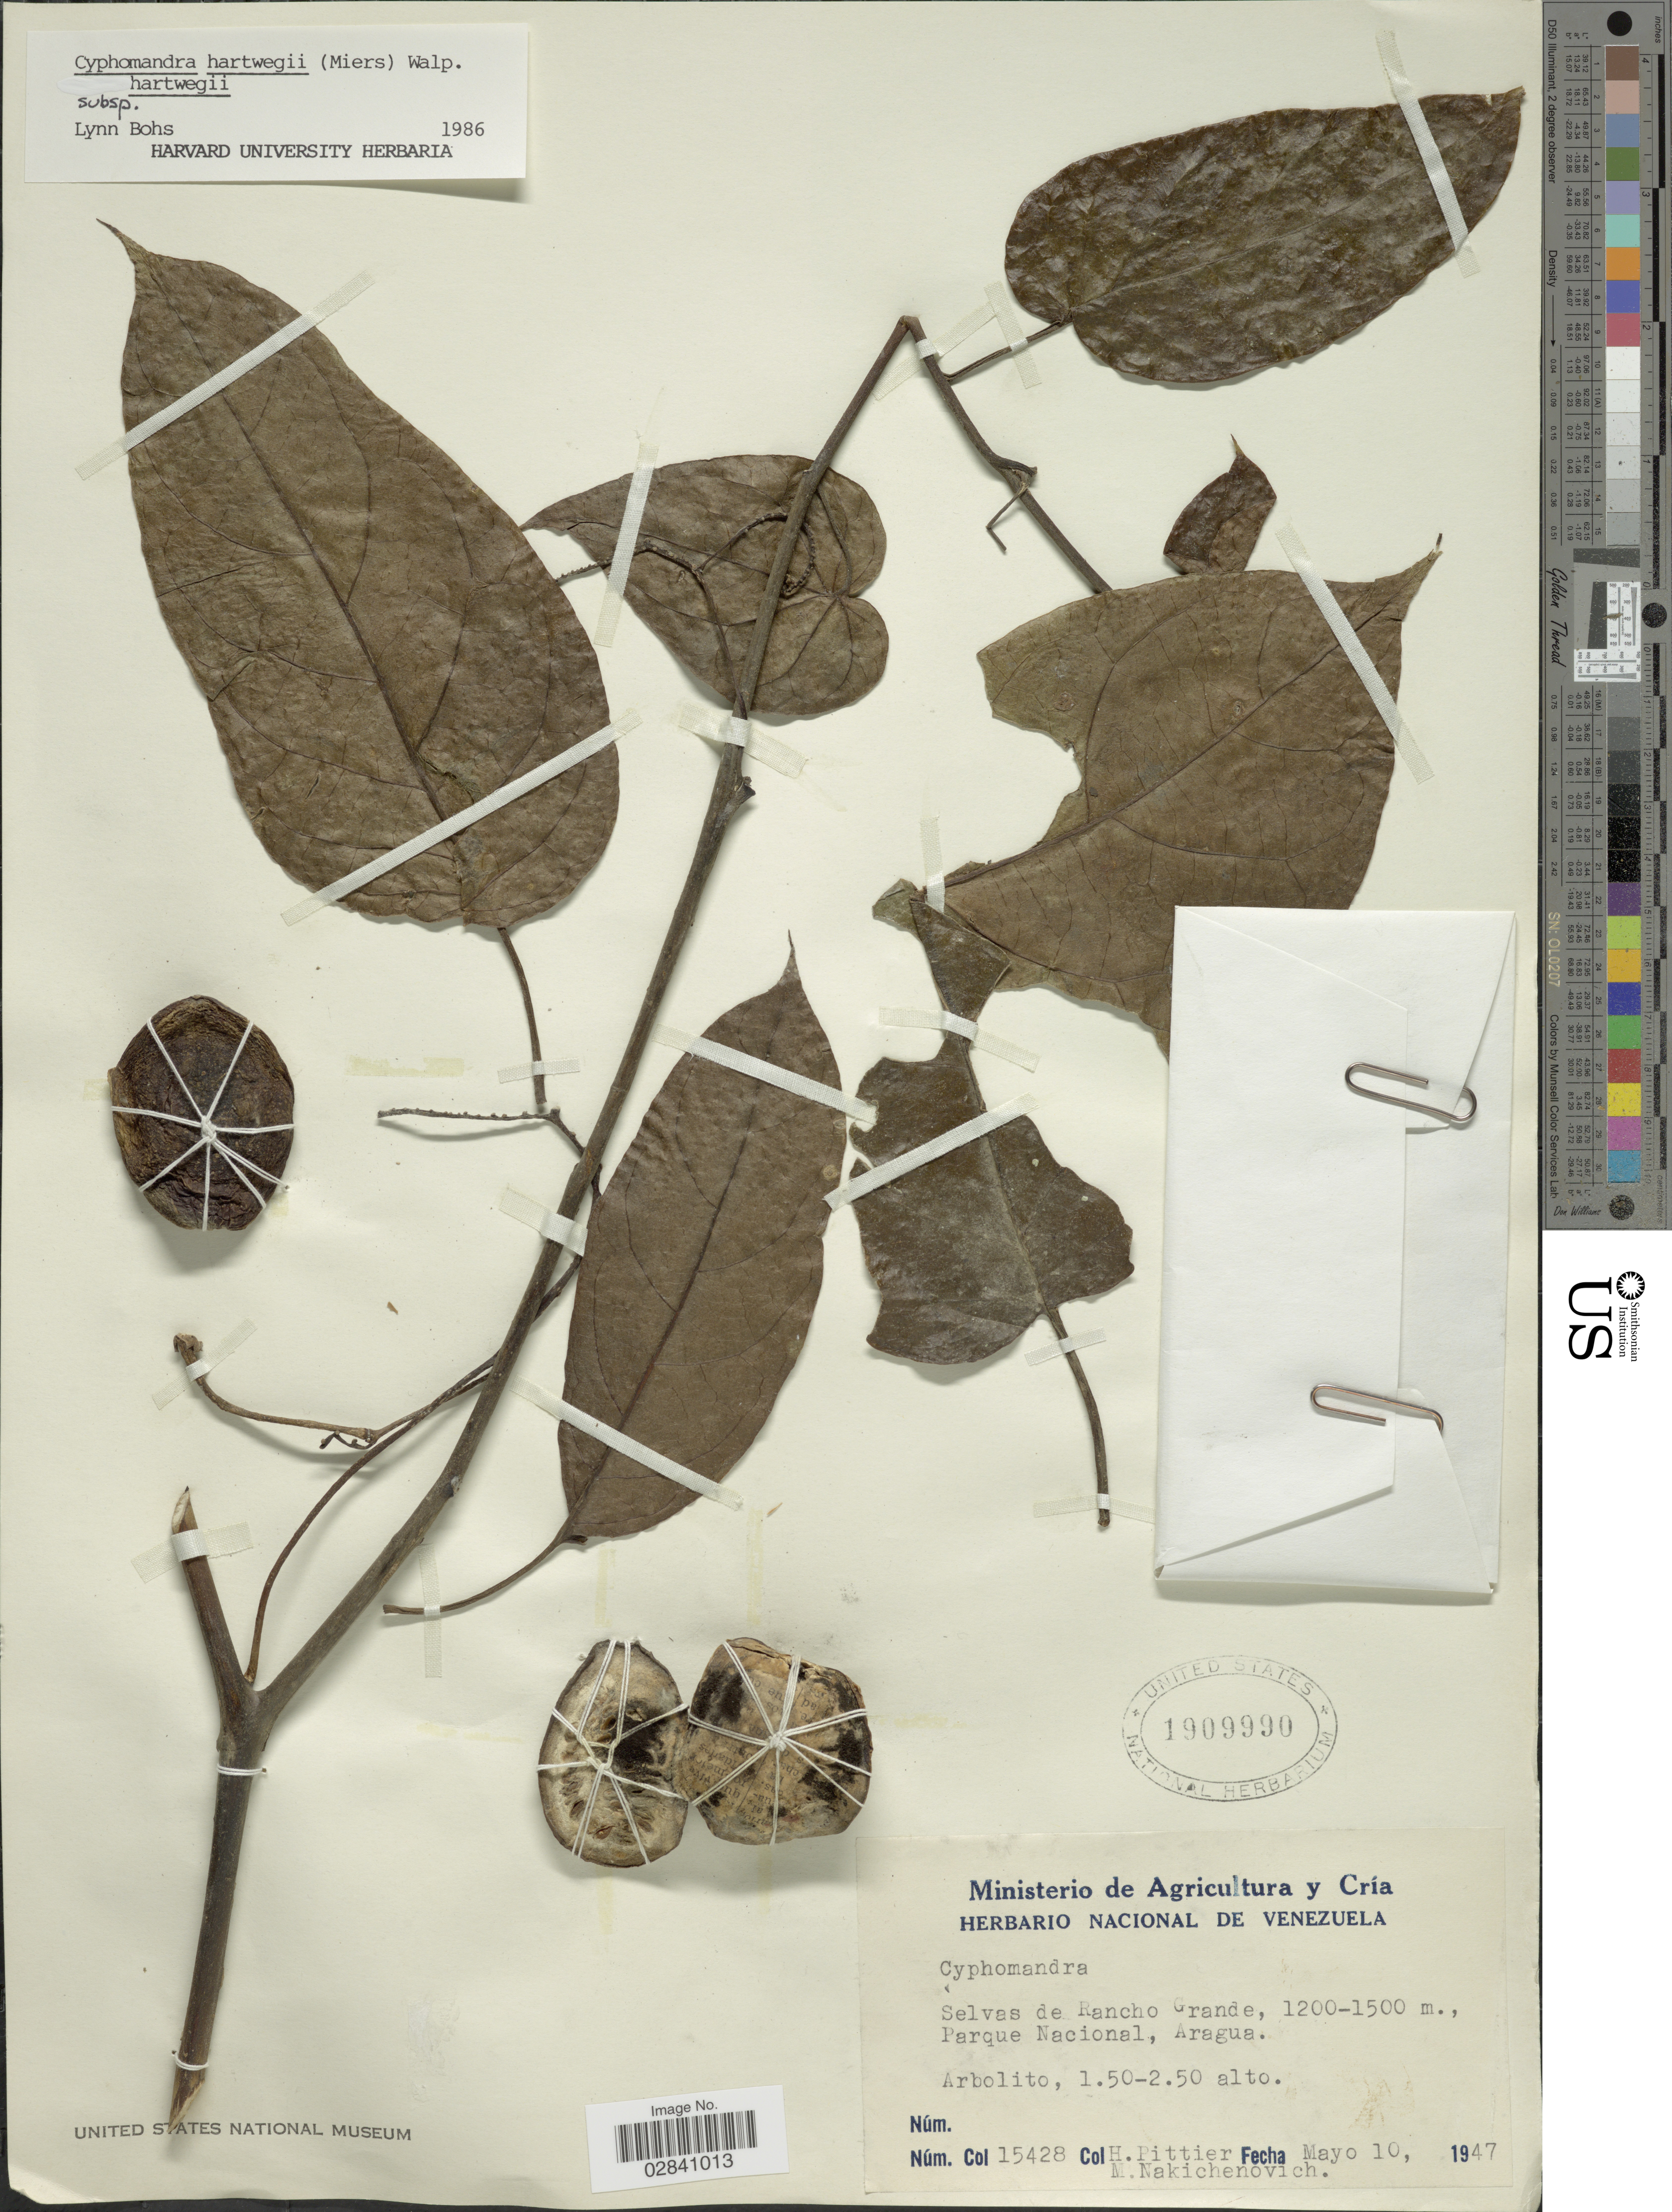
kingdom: Plantae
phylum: Tracheophyta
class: Magnoliopsida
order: Solanales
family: Solanaceae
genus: Cyphomandra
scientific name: Cyphomandra hartwegii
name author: (Miers) Sendtn. ex Walp.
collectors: H. F. Pittier & M. Nakichenovich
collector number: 15428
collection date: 1947-05-10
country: Venezuela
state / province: Aragua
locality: Selvas de Rancho Grande, Parque Nacional.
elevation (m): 1200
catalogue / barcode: US 1909990